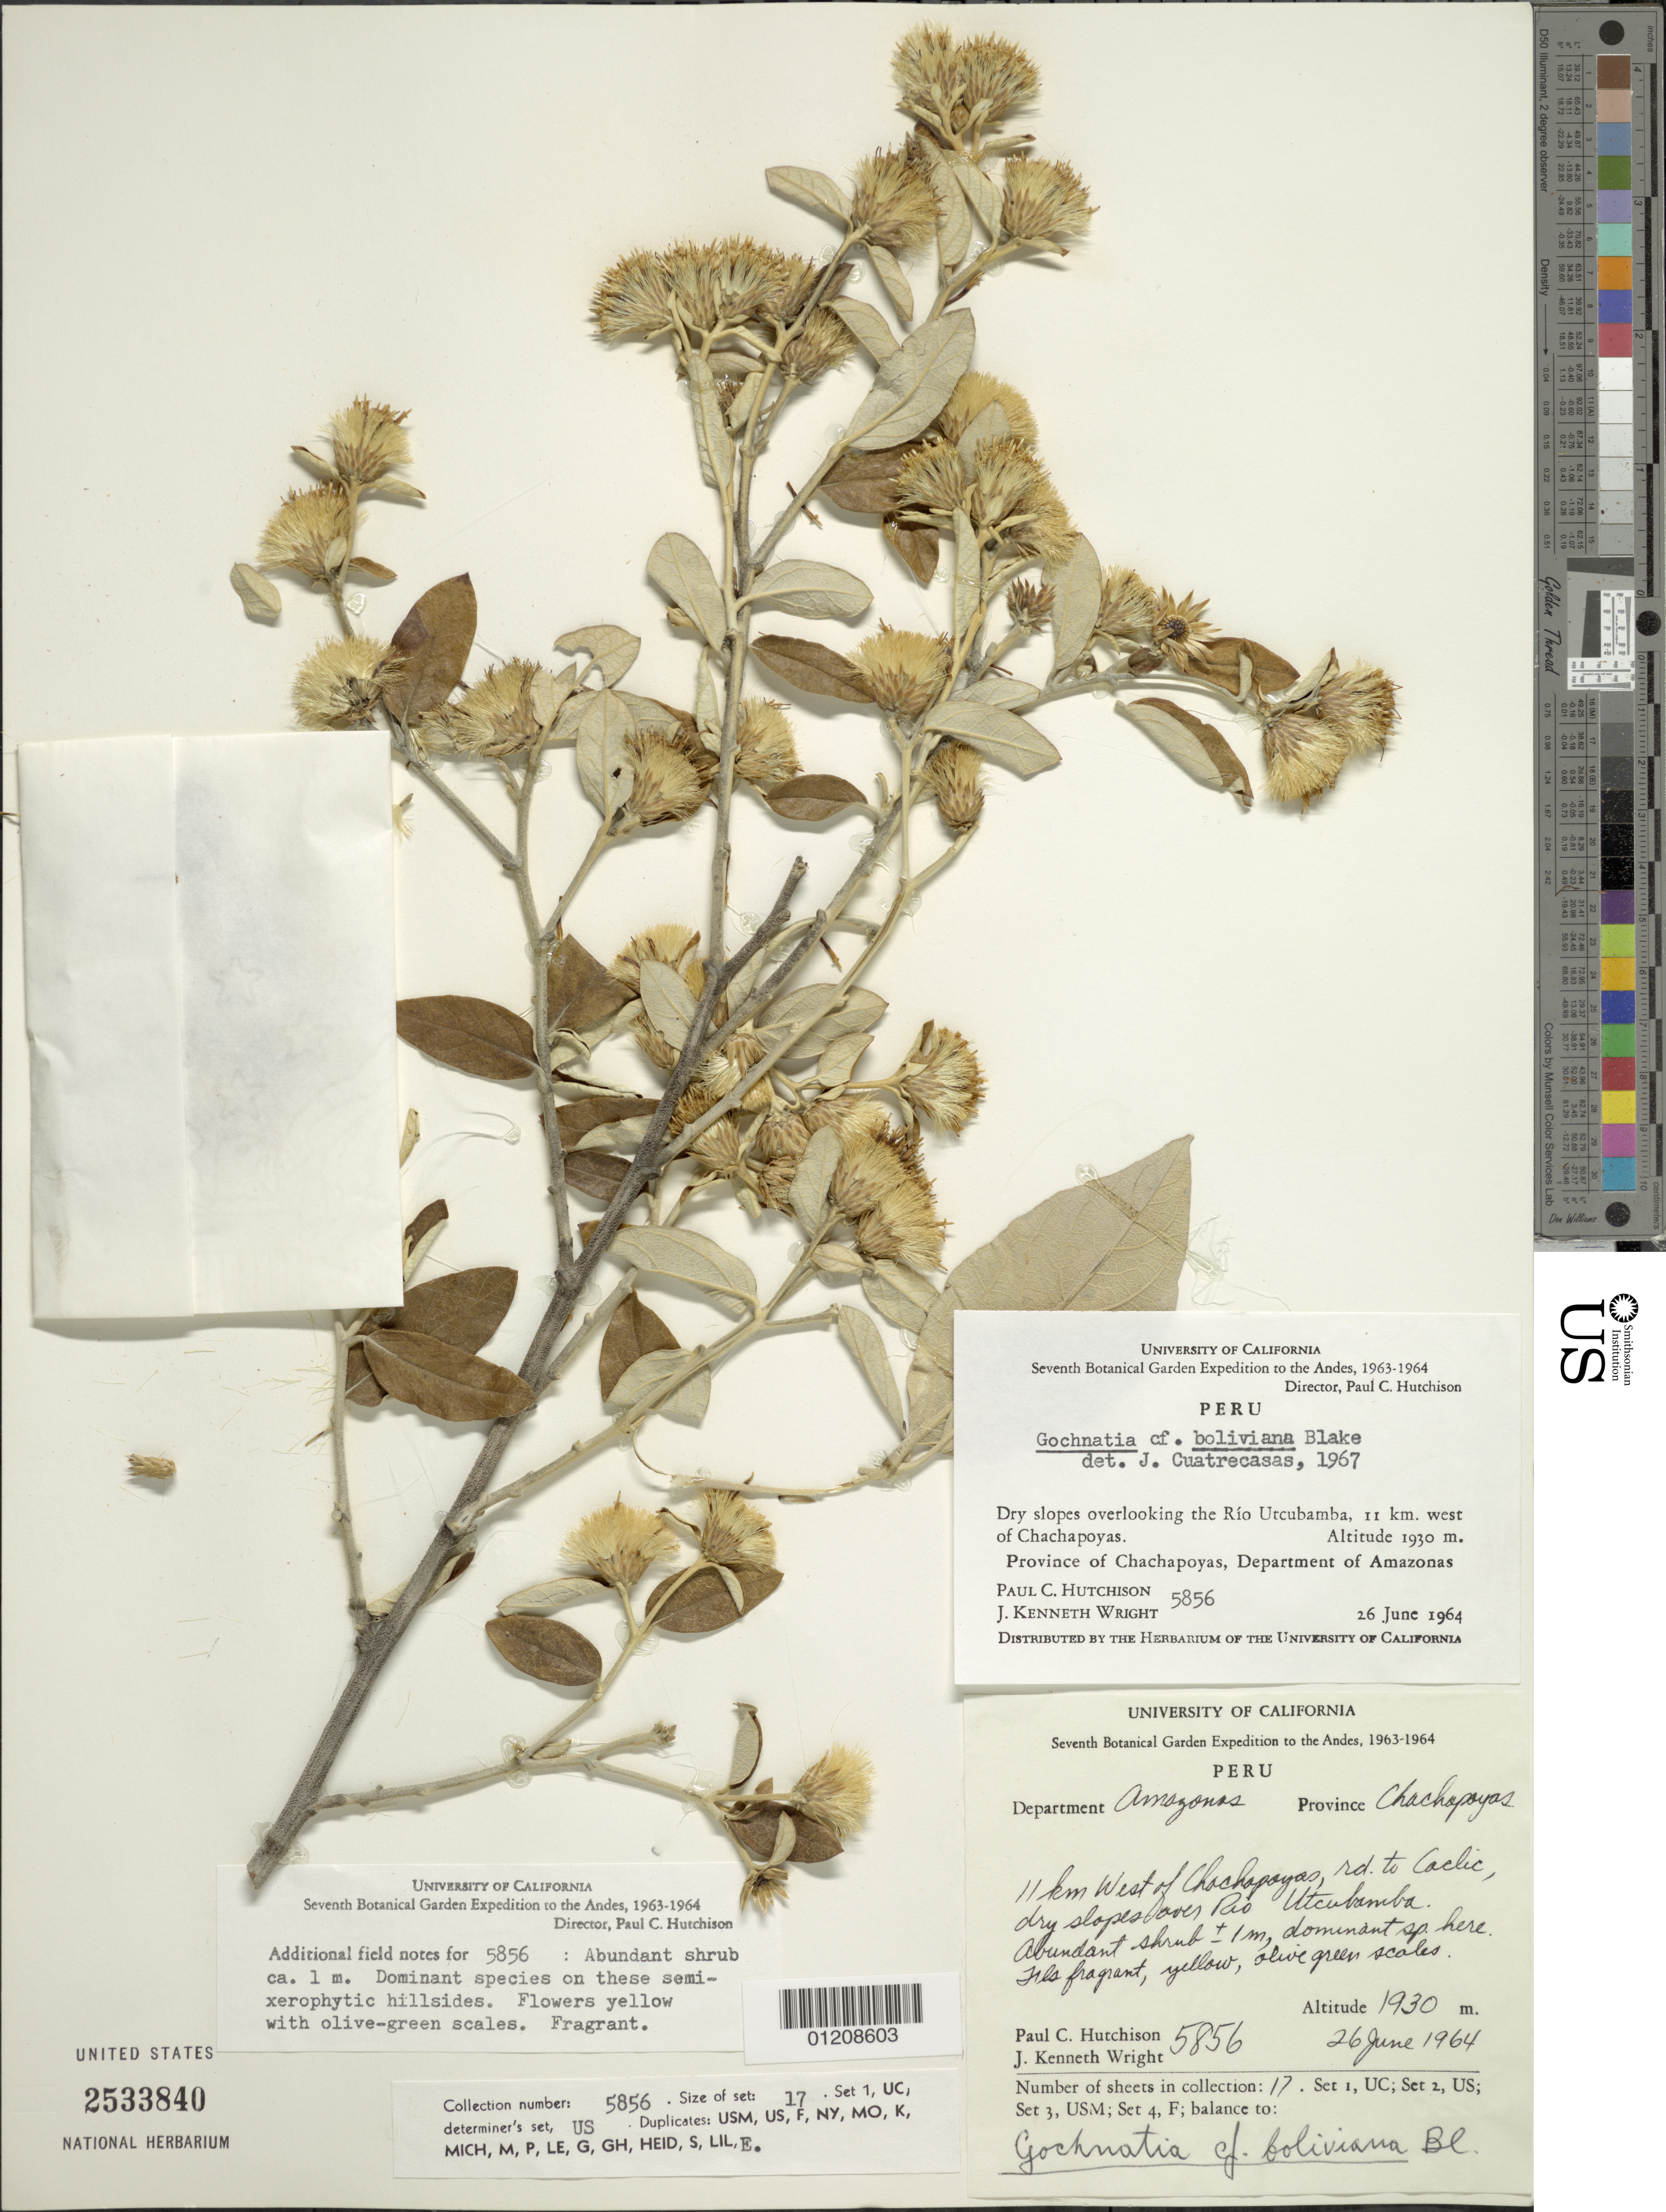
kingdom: Plantae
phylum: Tracheophyta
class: Magnoliopsida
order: Asterales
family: Asteraceae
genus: Gochnatia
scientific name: Gochnatia vernonioides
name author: Kunth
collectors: P. C. Hutchison & J. K. Wright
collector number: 5856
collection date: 1964-06-26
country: Peru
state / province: Amazonas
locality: Dry slopes overlooking the Río Utcubamba, 11km west of Chachapoyas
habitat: Dominant species on these semi-xerophytic hillsides.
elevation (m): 1930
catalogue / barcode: US 2533840